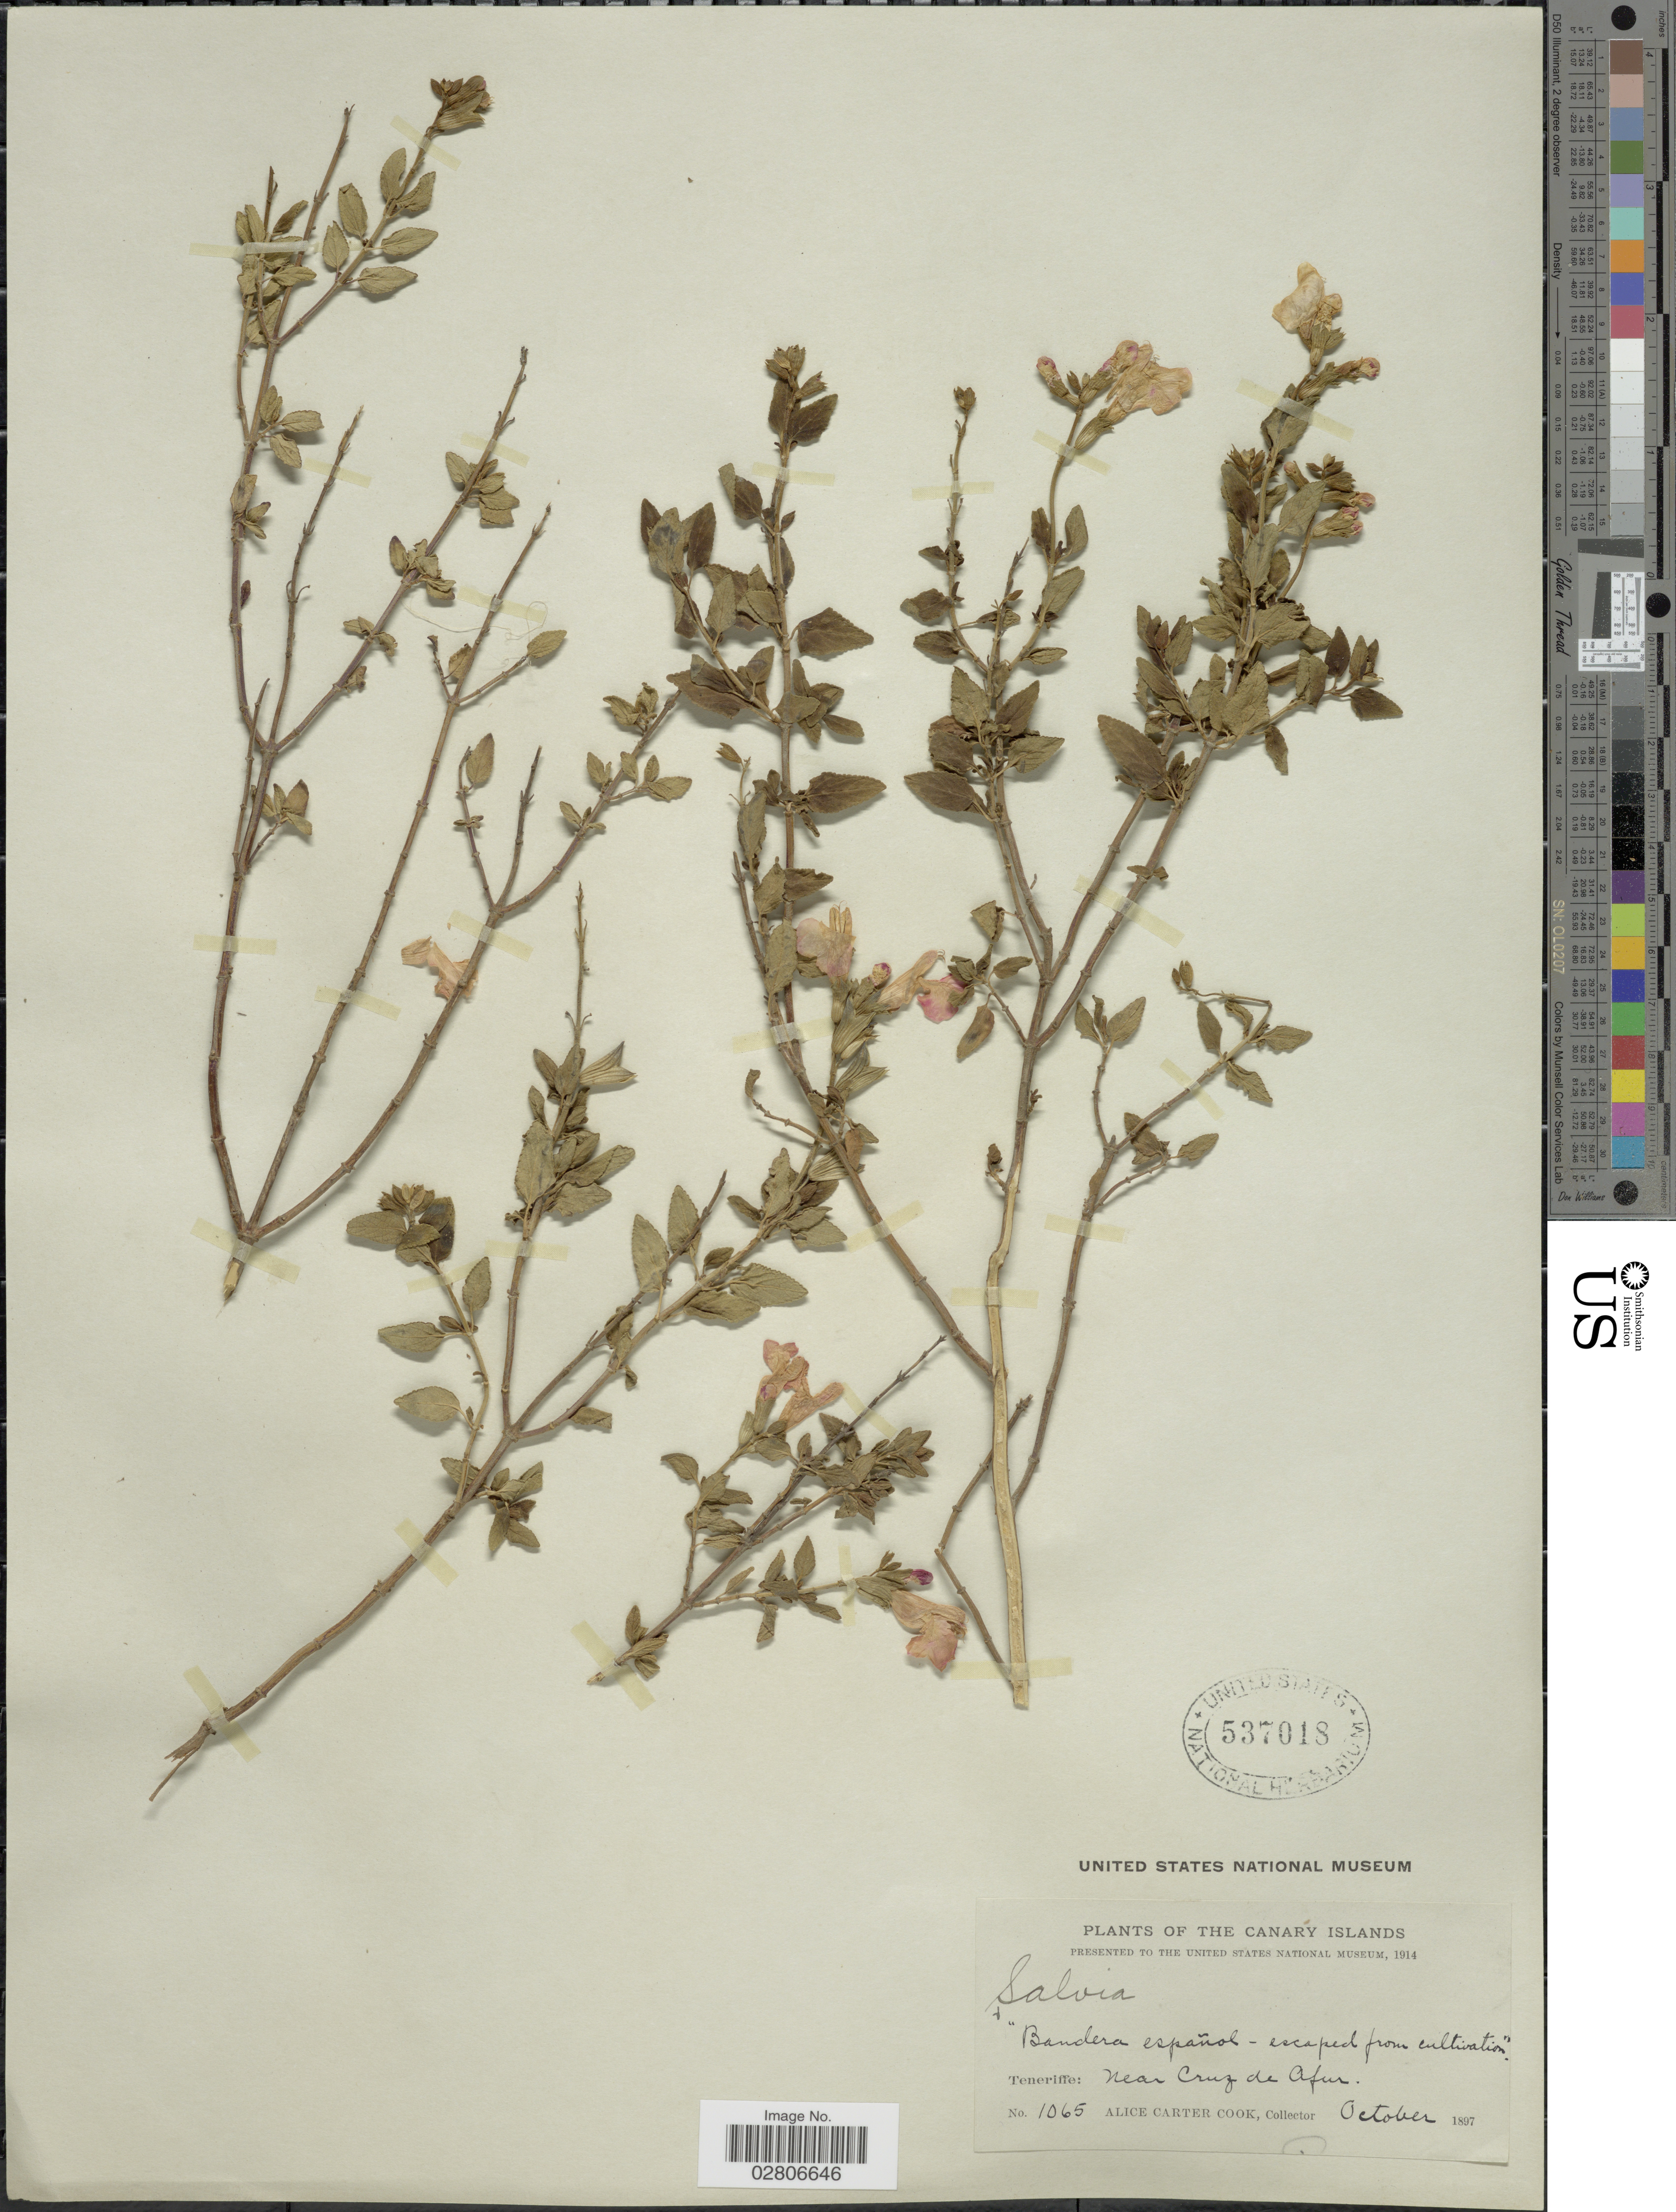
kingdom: Plantae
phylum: Tracheophyta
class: Magnoliopsida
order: Lamiales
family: Lamiaceae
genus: Salvia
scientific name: Salvia sp.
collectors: Alice C. Cook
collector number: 1065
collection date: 1897-10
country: Spain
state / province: Canarias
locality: Canary Islands, "Bandera español", Teneriffe: near Cruz de Afur.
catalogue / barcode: US 537018